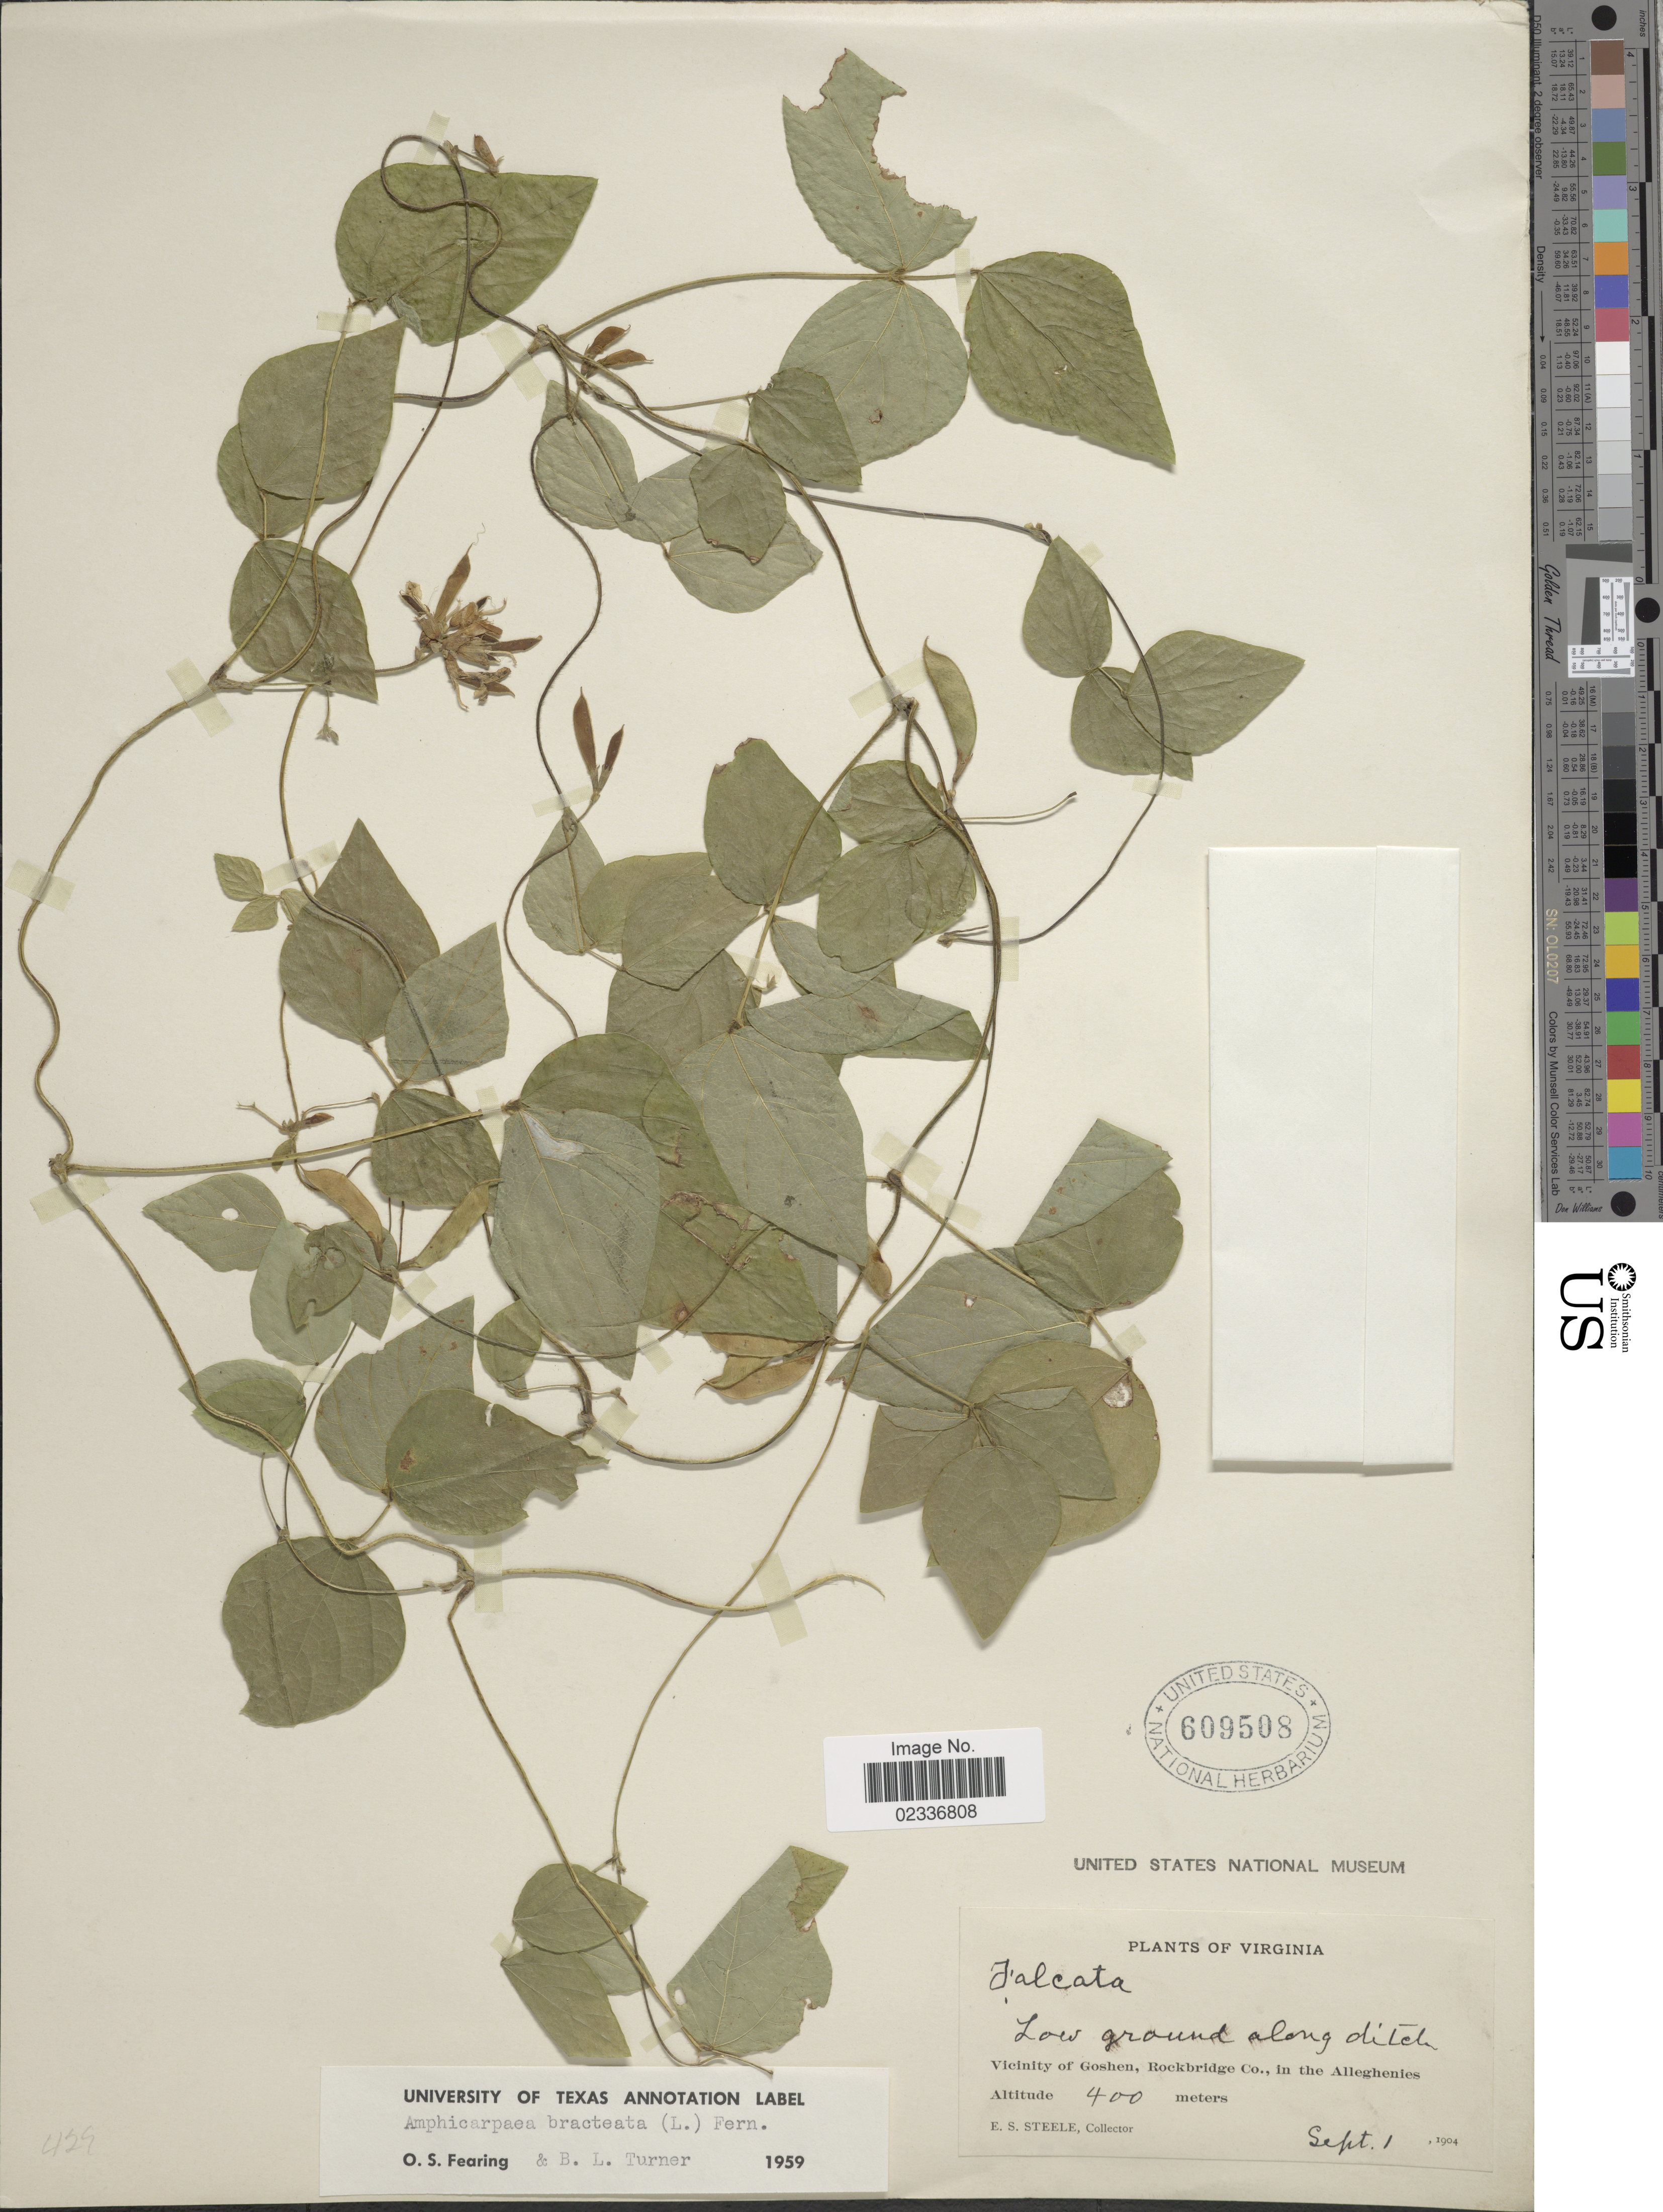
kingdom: Plantae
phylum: Tracheophyta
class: Magnoliopsida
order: Fabales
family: Fabaceae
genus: Amphicarpaea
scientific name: Amphicarpaea bracteata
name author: (L.) Fernald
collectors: E. Steele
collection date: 1904-09-01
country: United States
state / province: Virginia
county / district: Rockbridge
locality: Low ground along ditch, vicinity of Goshen, in the Alleghenies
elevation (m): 400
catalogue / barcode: US 609508